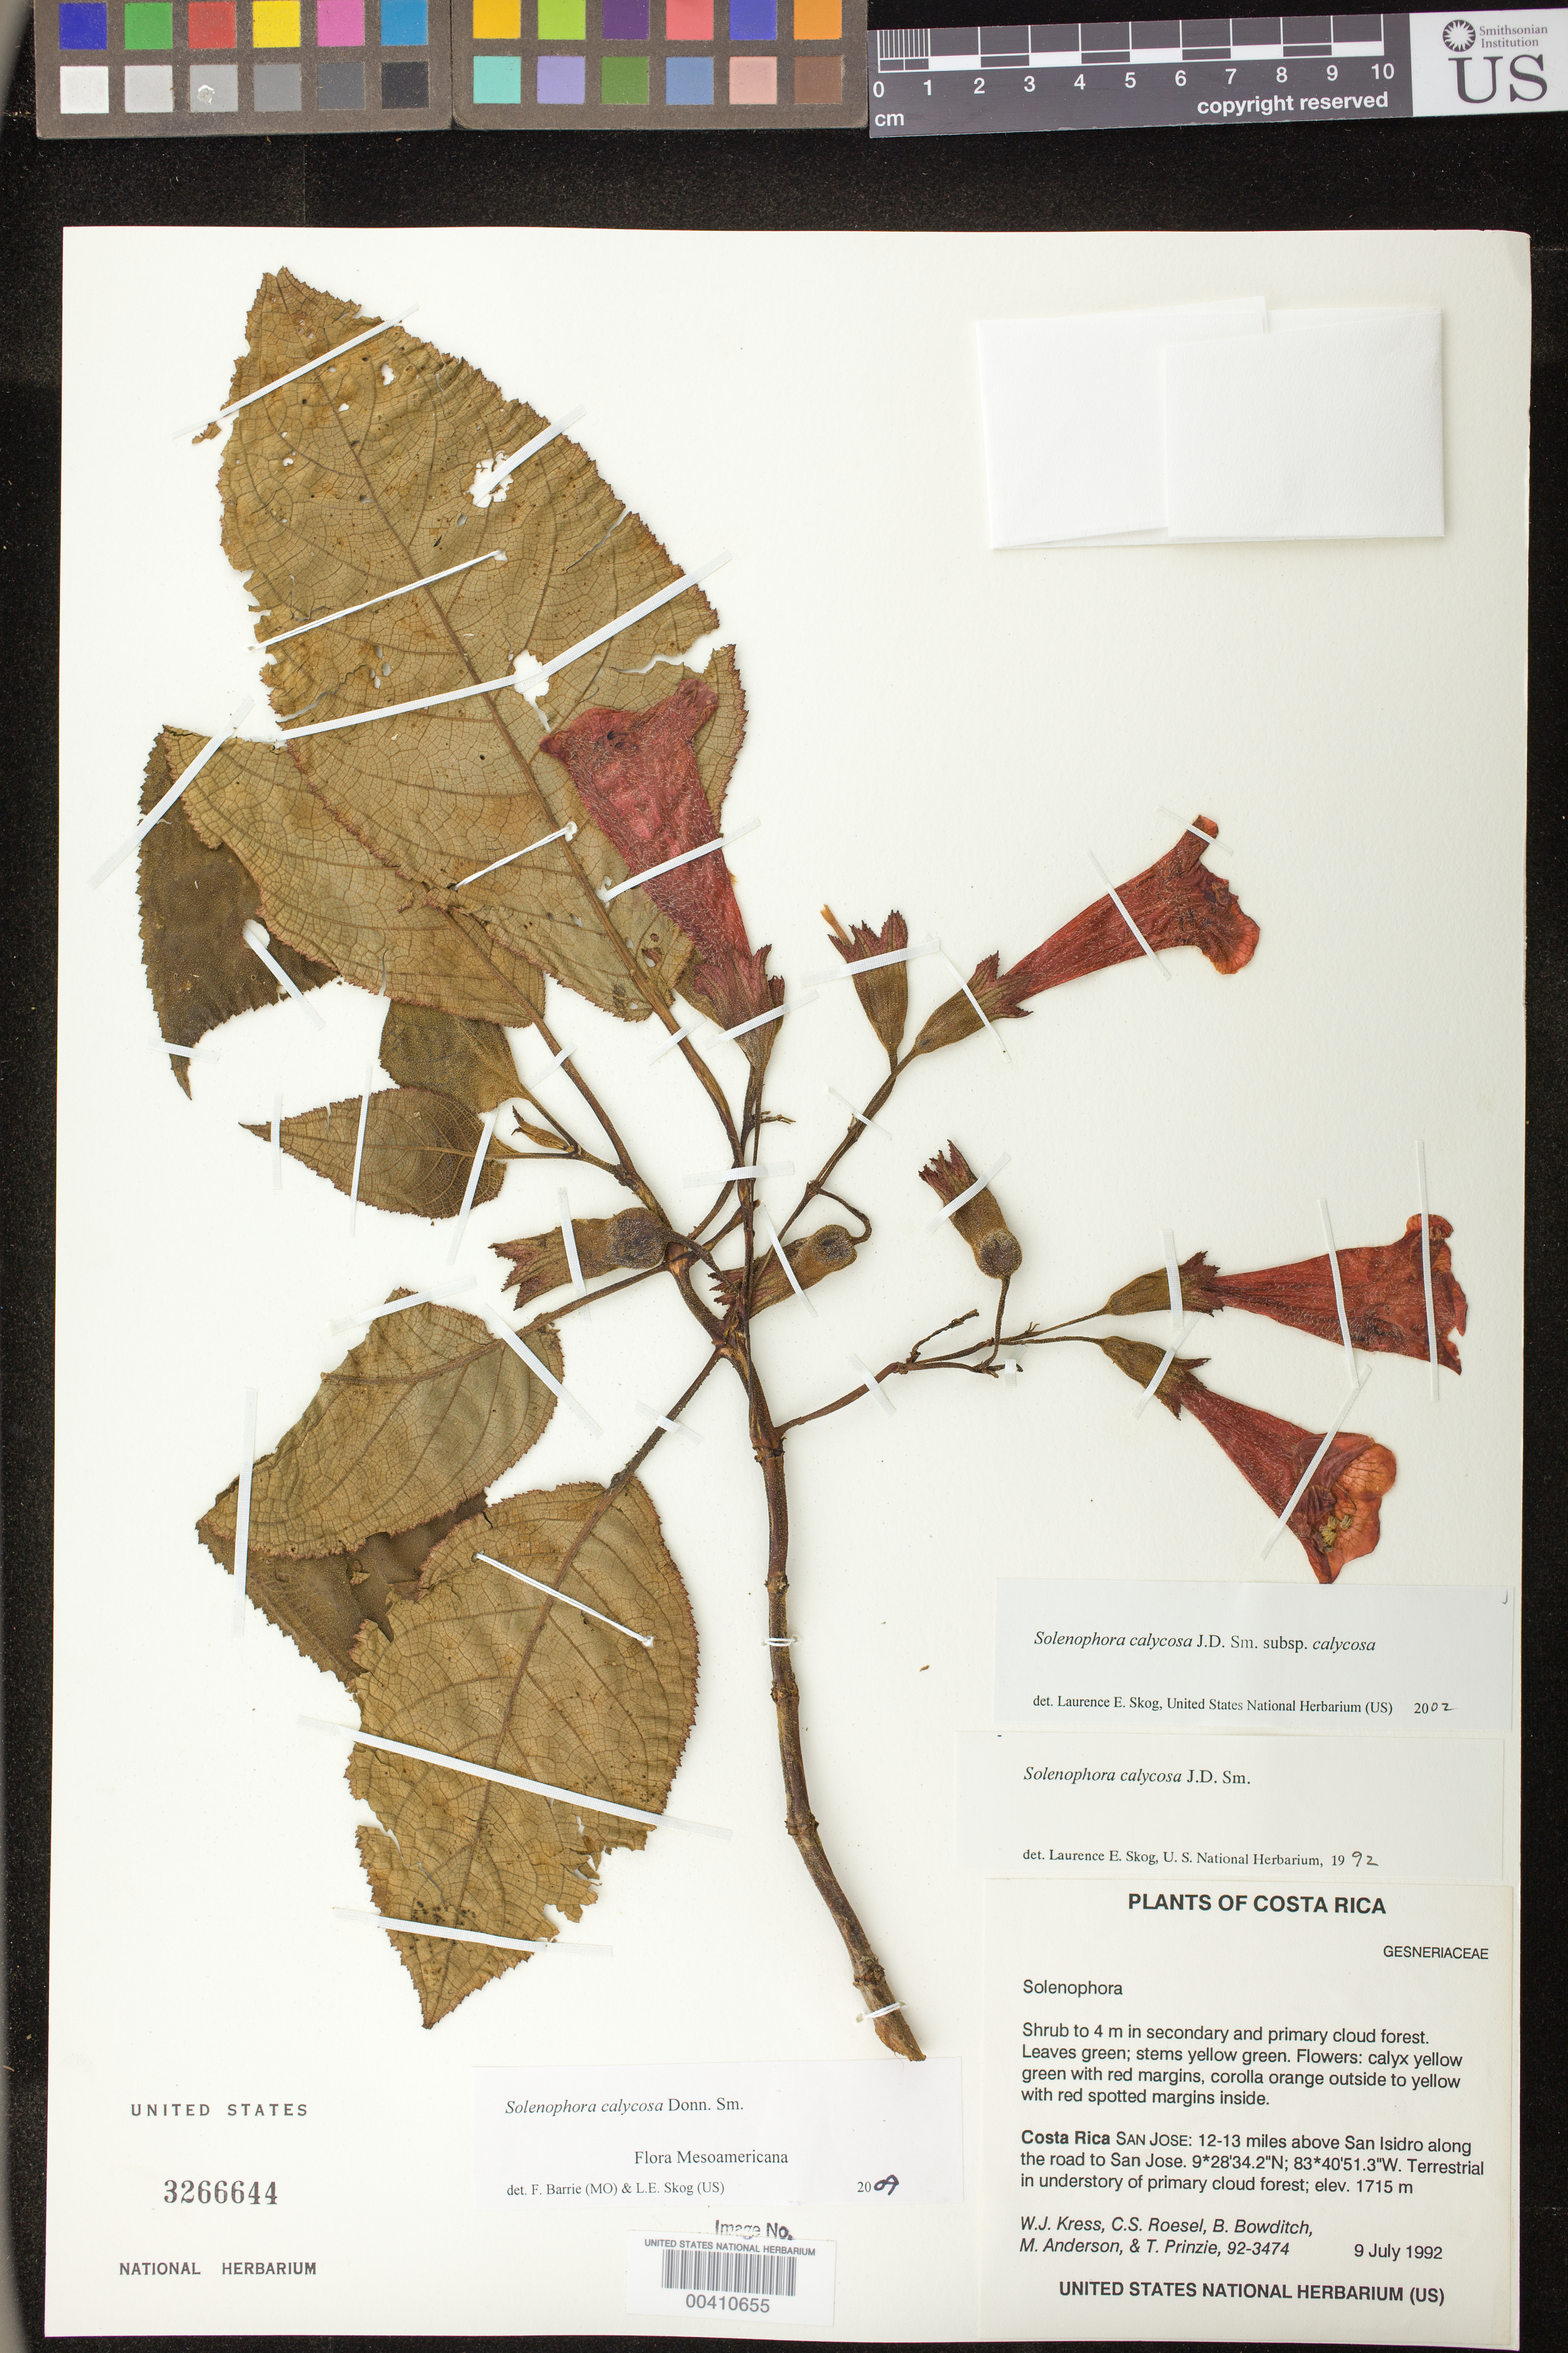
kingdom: Plantae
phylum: Tracheophyta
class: Magnoliopsida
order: Lamiales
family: Gesneriaceae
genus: Solenophora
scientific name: Solenophora calycosa Donn. Sm. subsp. calycosa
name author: (Donn. Sm.) Donn. Sm.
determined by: Barrie, F. R.; Skog, Laurence E.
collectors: W. J. Kress, C. S. Roesel, B. Bowditch, M. Anderson & T. Prinzie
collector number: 92- 3474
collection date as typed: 09 Jul 1992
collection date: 1992-07-09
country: Costa Rica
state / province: San José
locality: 12-13 miles above San Isidro along the road to San Jose.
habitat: Primary cloud forest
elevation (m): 1715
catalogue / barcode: US 3266644